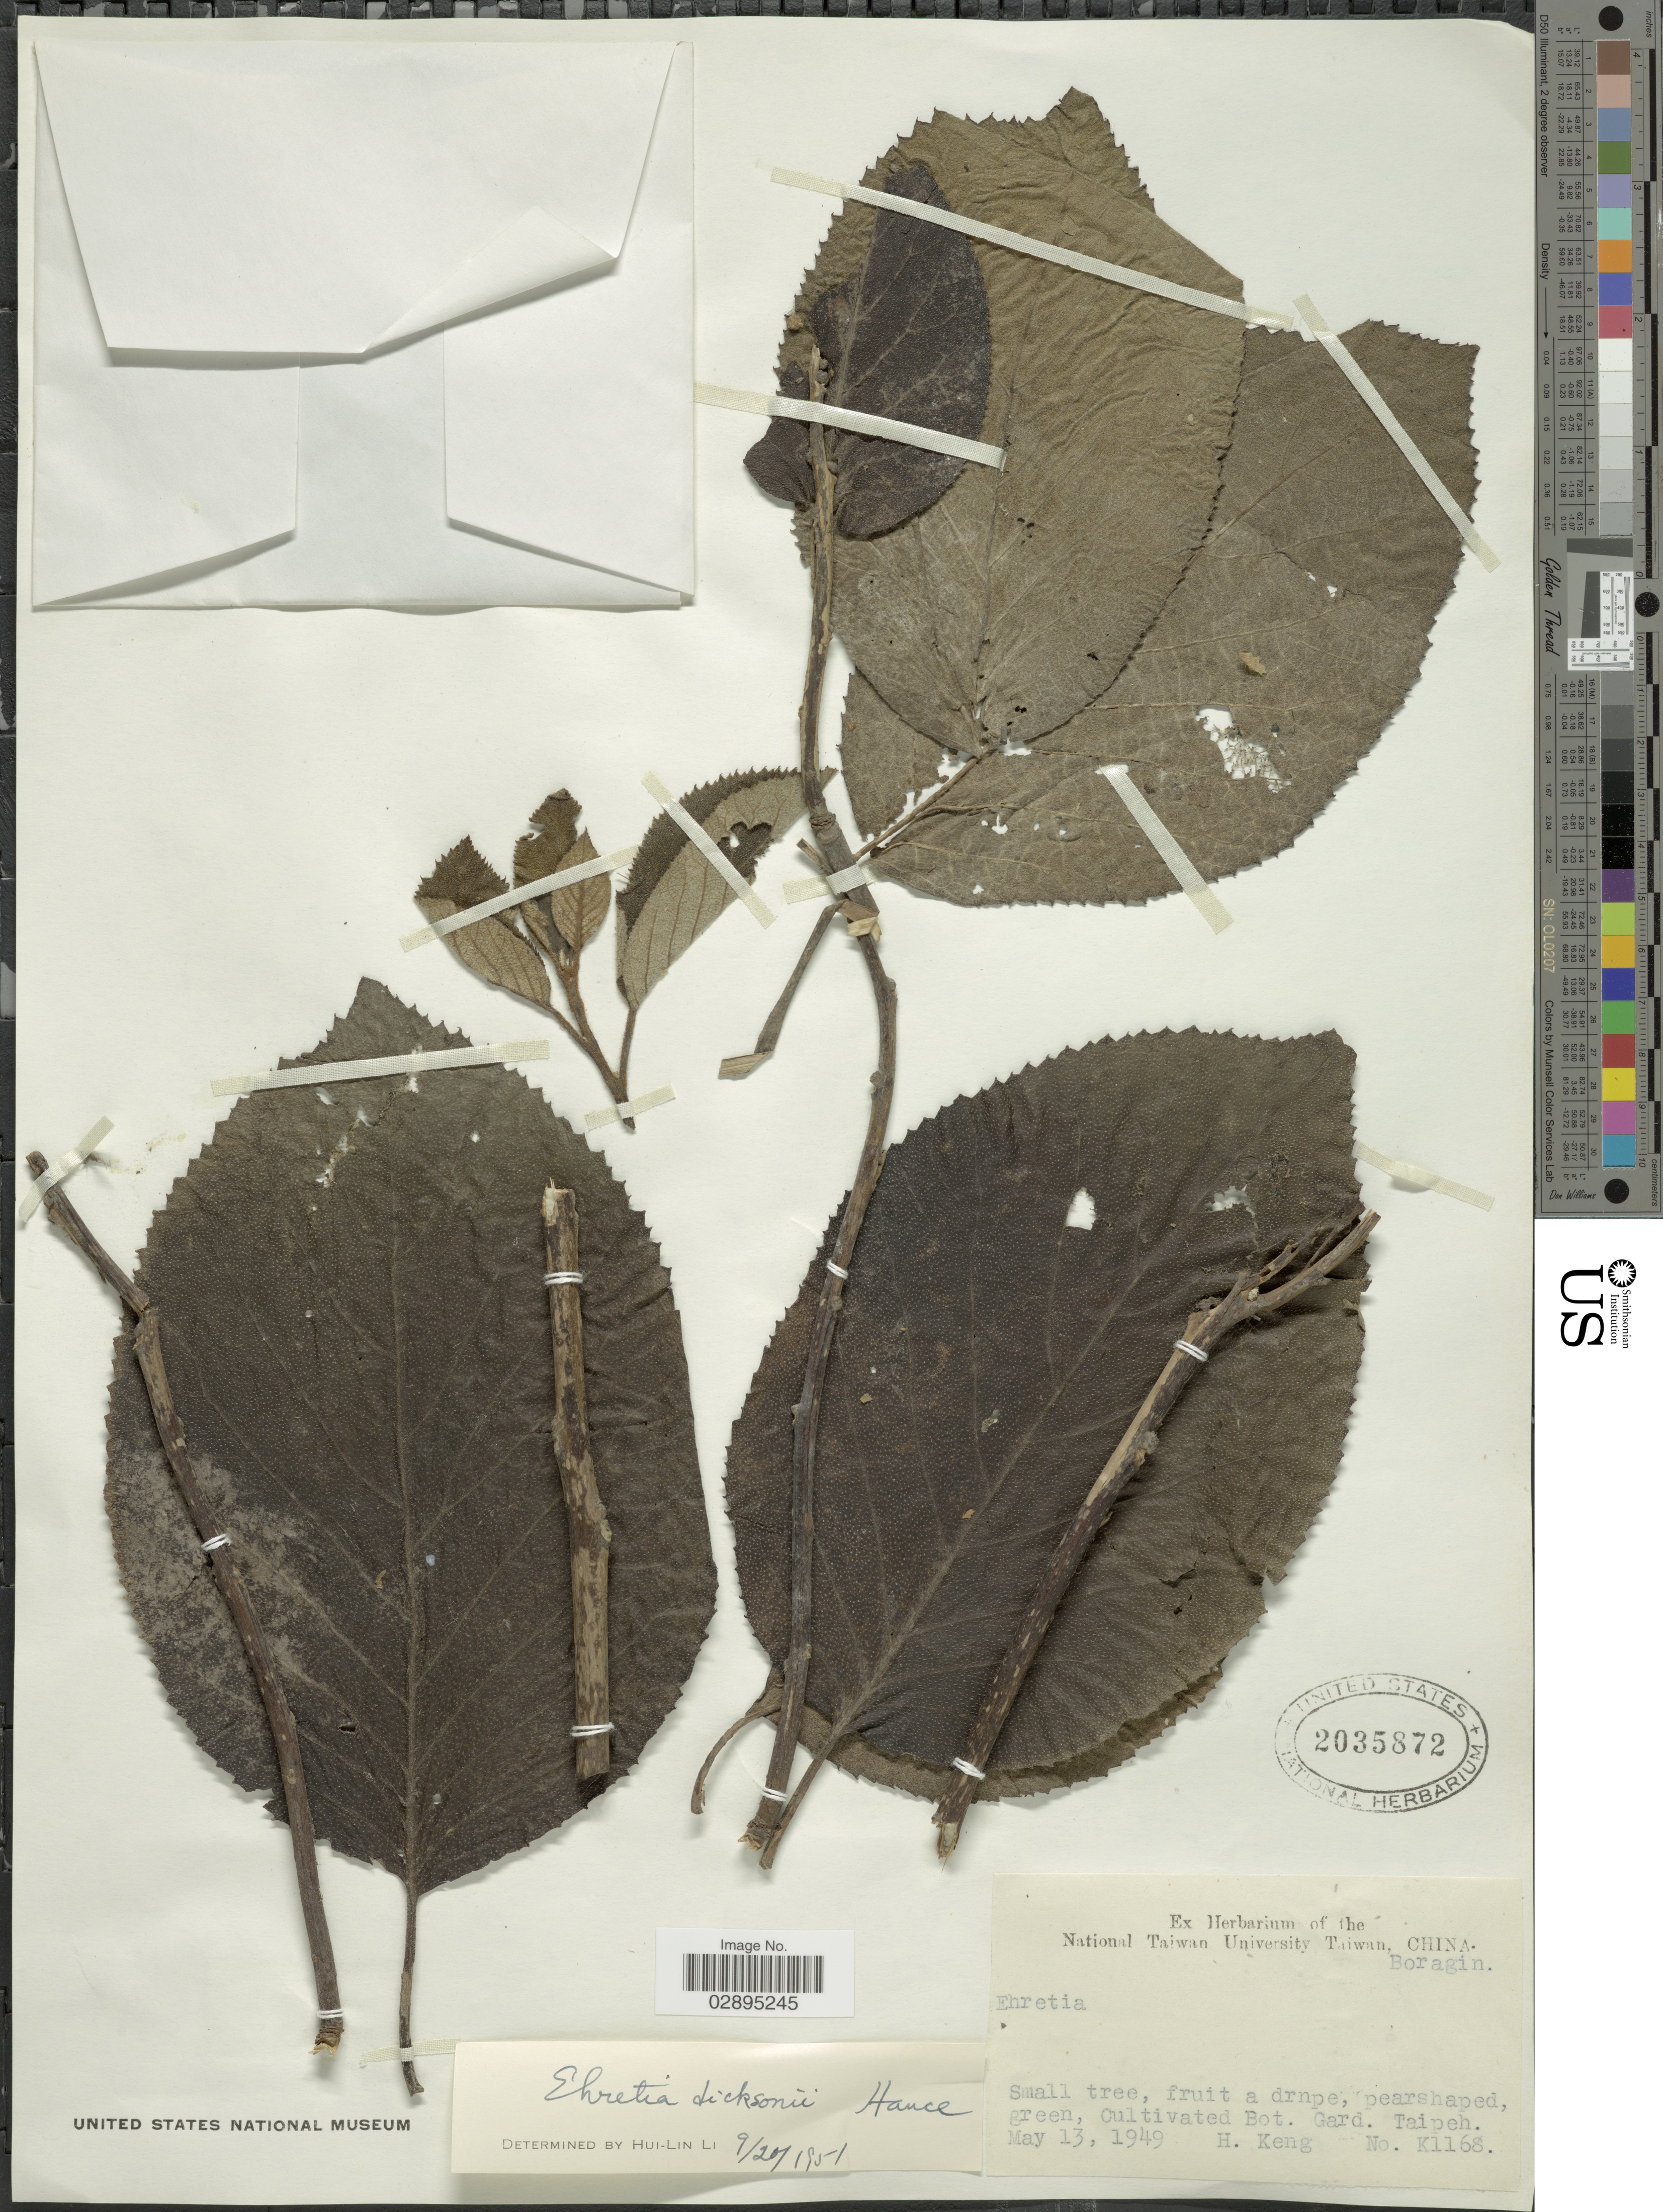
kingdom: Plantae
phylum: Tracheophyta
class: Magnoliopsida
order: Boraginales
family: Ehretiaceae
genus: Ehretia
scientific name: Ehretia dicksonii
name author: Hance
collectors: H. Keng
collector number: K1168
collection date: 1949-05-13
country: Taiwan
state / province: Taipei City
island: Taiwan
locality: Bot. Gard. Taipeh.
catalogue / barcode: US 2035872